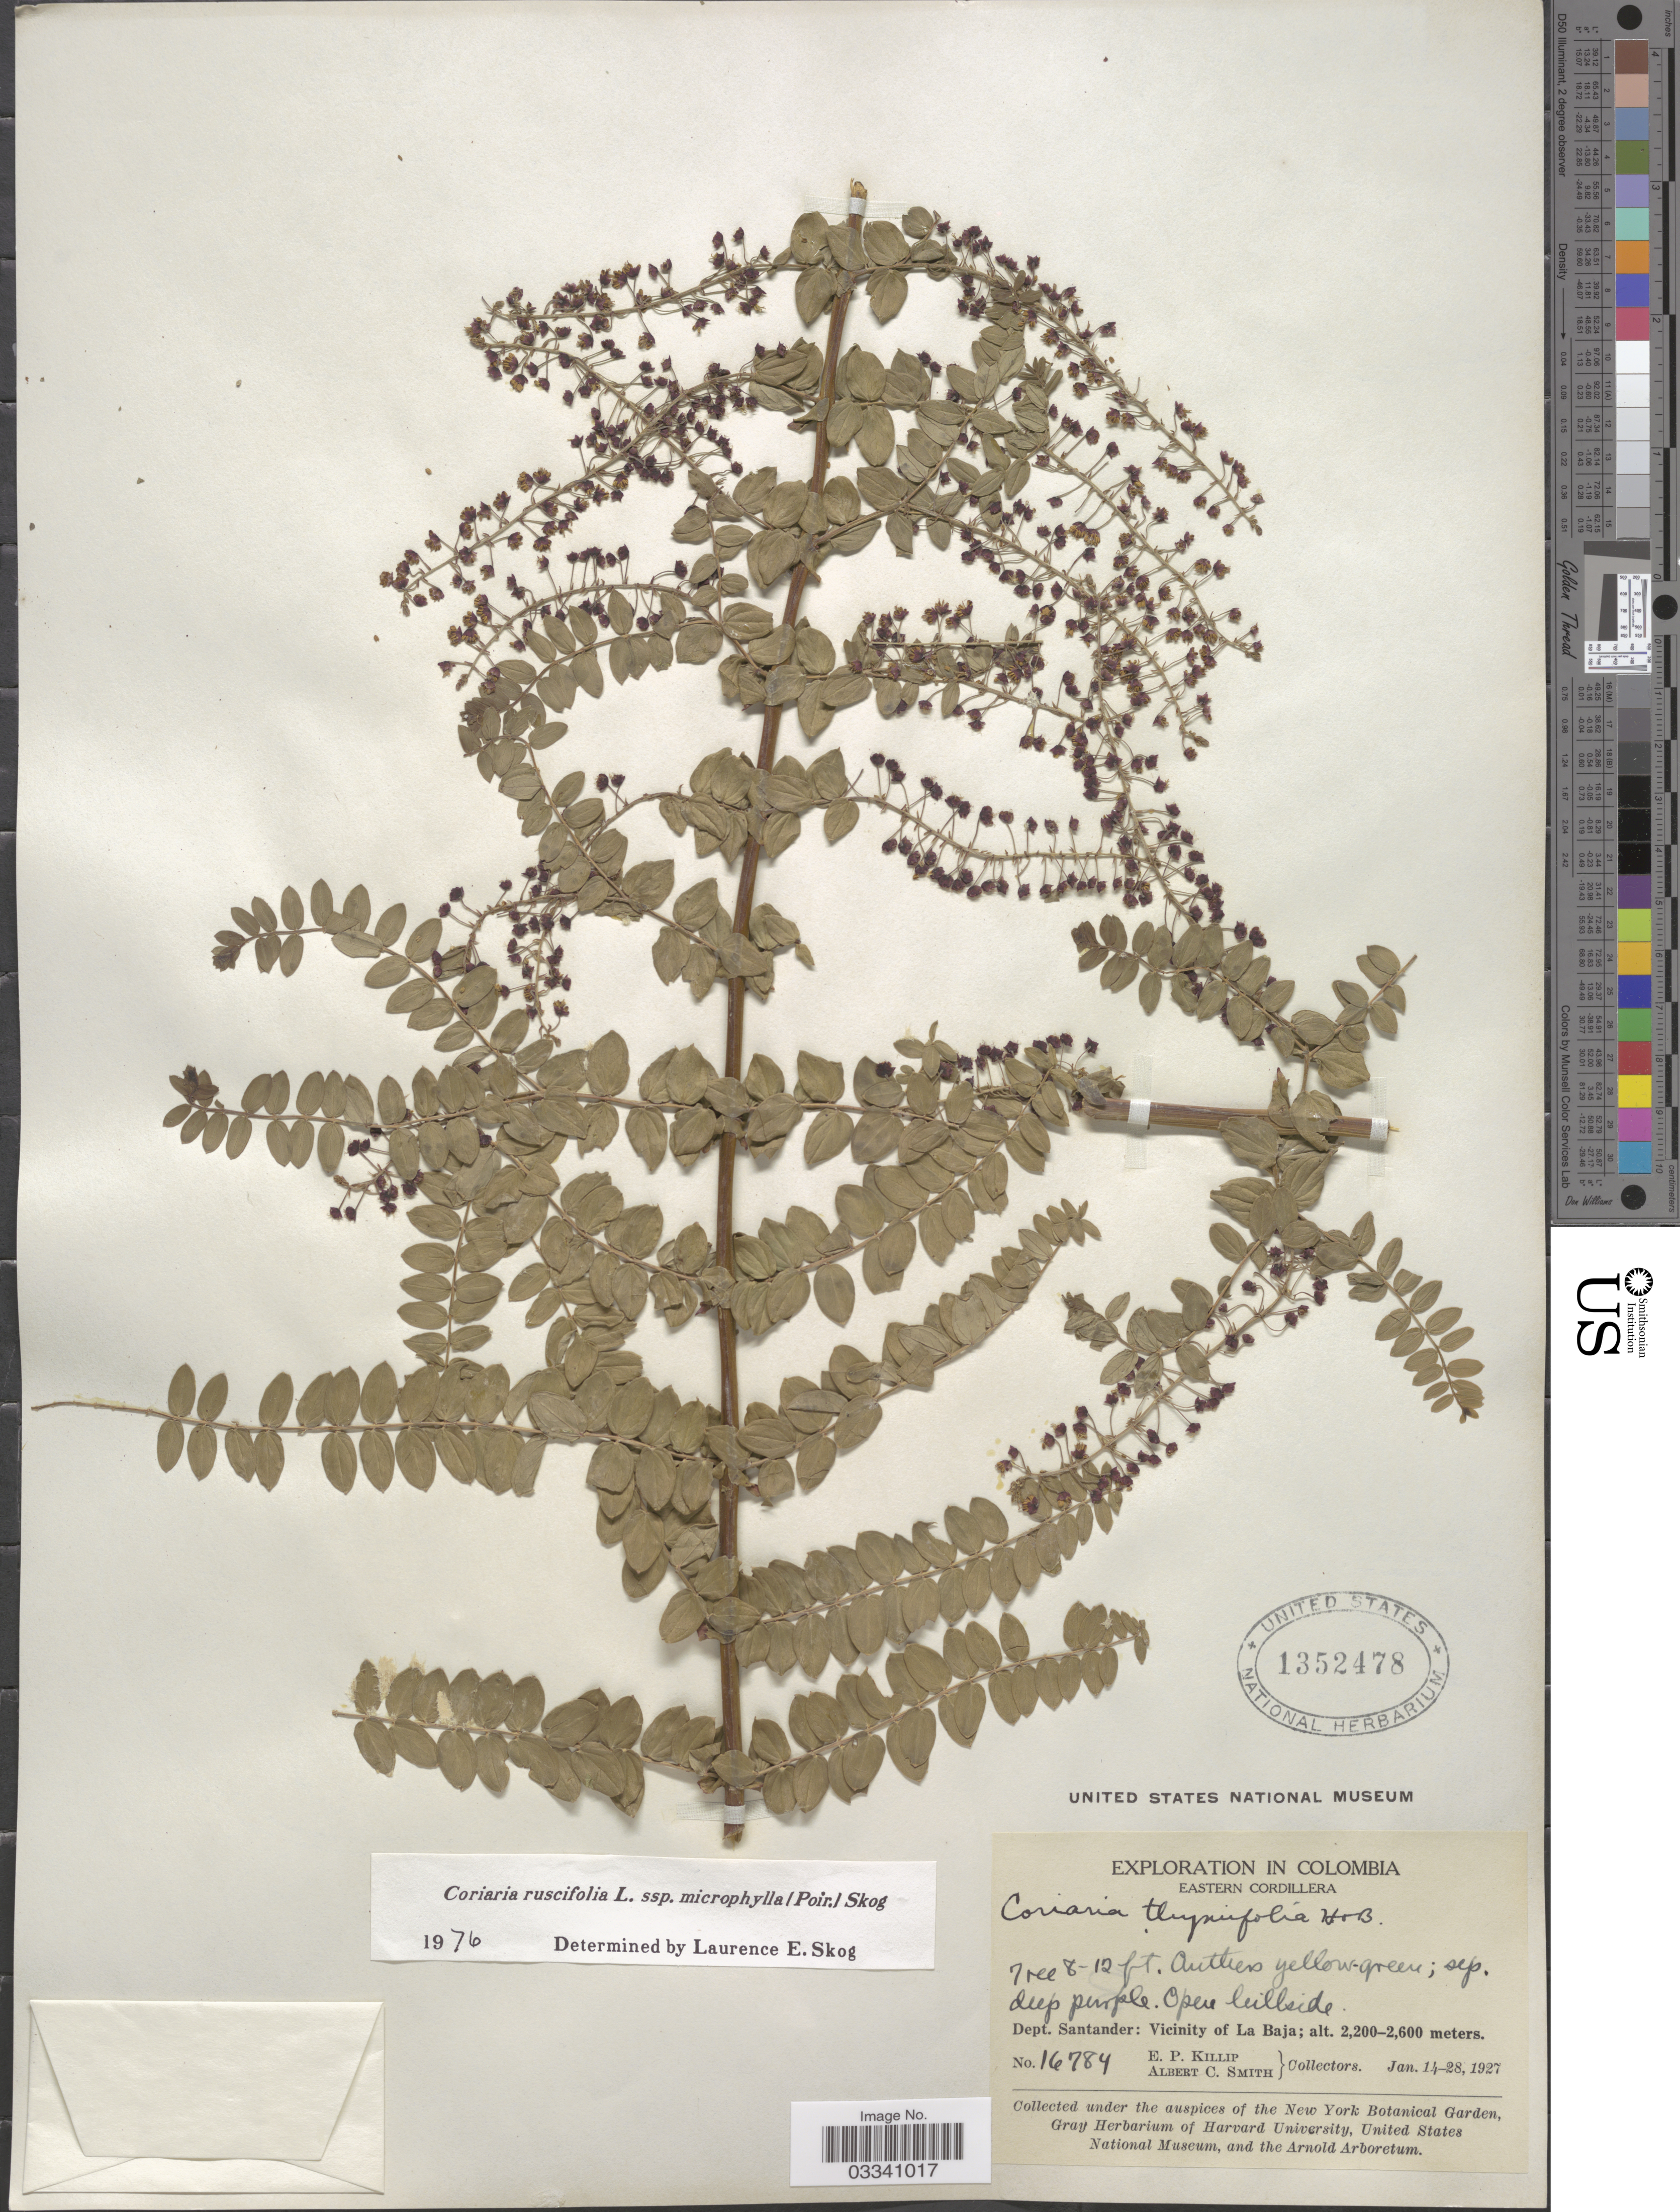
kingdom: Plantae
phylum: Tracheophyta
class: Magnoliopsida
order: Cucurbitales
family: Coriariaceae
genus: Coriaria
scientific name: Coriaria ruscifolia subsp. microphylla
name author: (Poir.) L.E. Skog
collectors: E. P. Killip & A. C. Smith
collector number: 16784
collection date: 1927-01-14/1927-01-28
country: Colombia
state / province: Santander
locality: Dept. Santander: Vicinity of La Baja.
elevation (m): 2200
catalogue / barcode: US 1352478